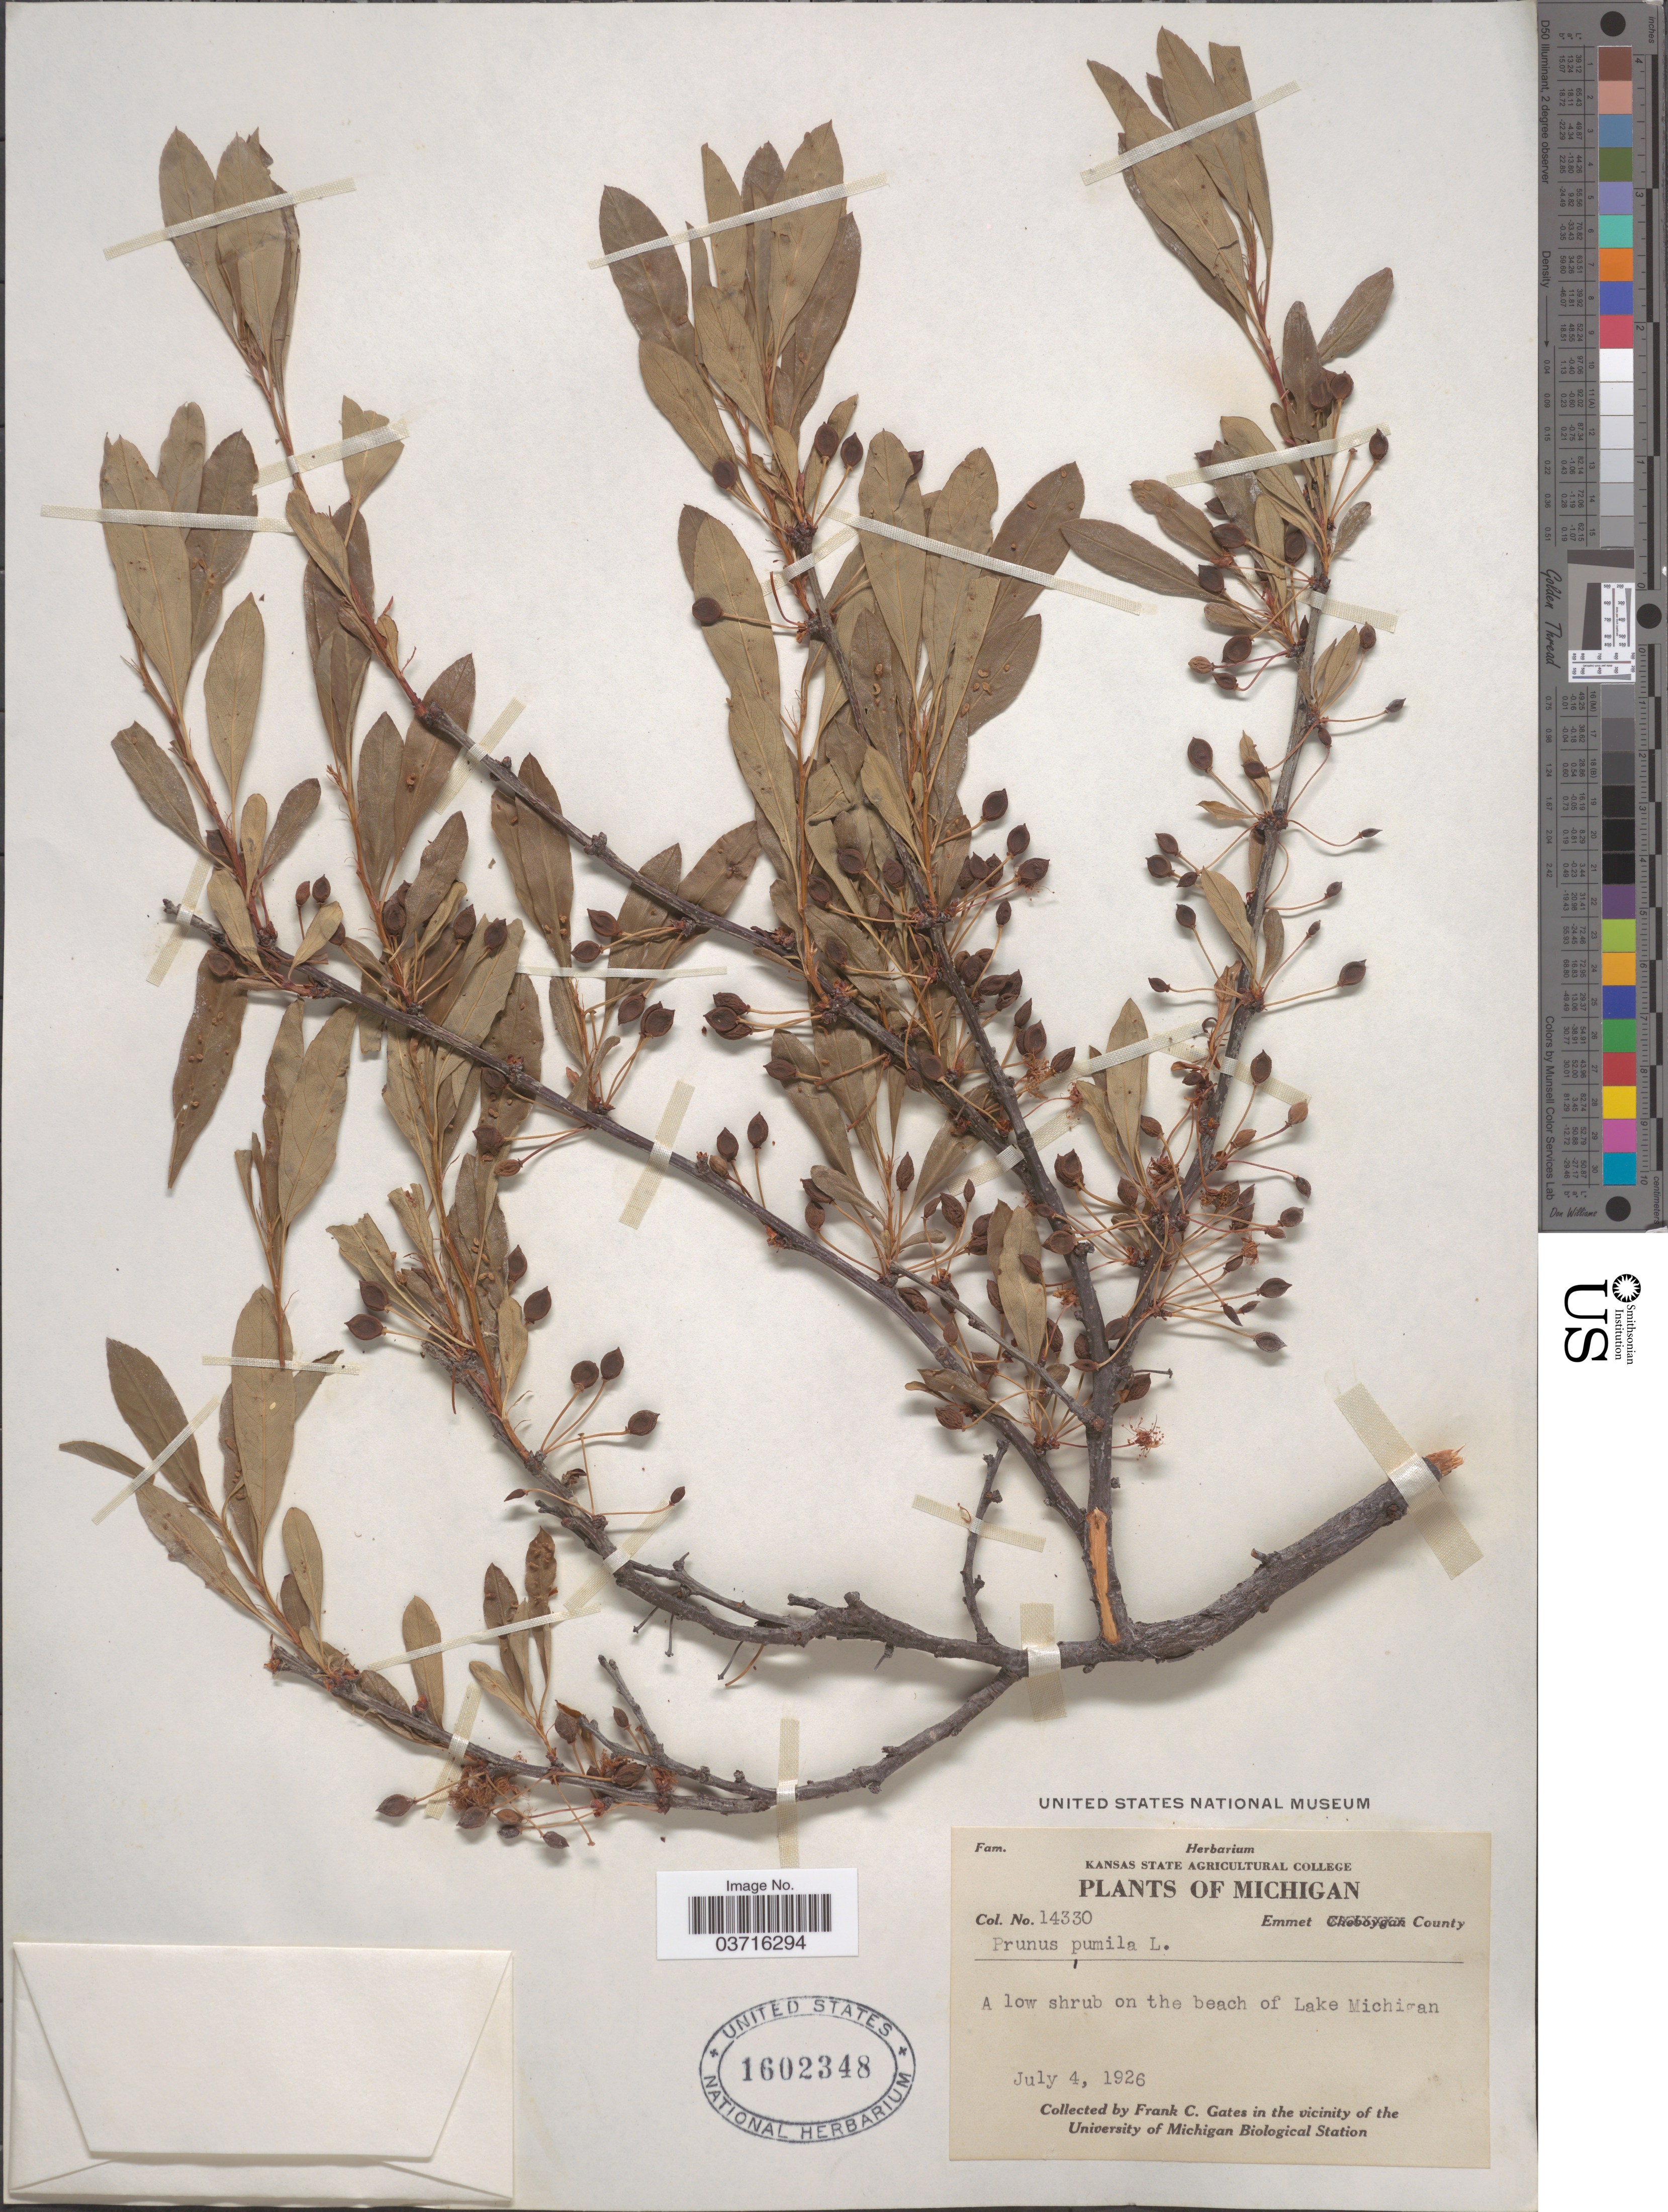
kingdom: Plantae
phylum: Tracheophyta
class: Magnoliopsida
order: Rosales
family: Rosaceae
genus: Prunus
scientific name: Prunus pumila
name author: L.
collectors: F. C. Gates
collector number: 14330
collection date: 1926-07-04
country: United States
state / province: Michigan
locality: Emmet County. On the beach of Lake Michigan. In the vicinity of the University of Michigan Biological Station. [unsure placement]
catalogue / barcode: US 1602348